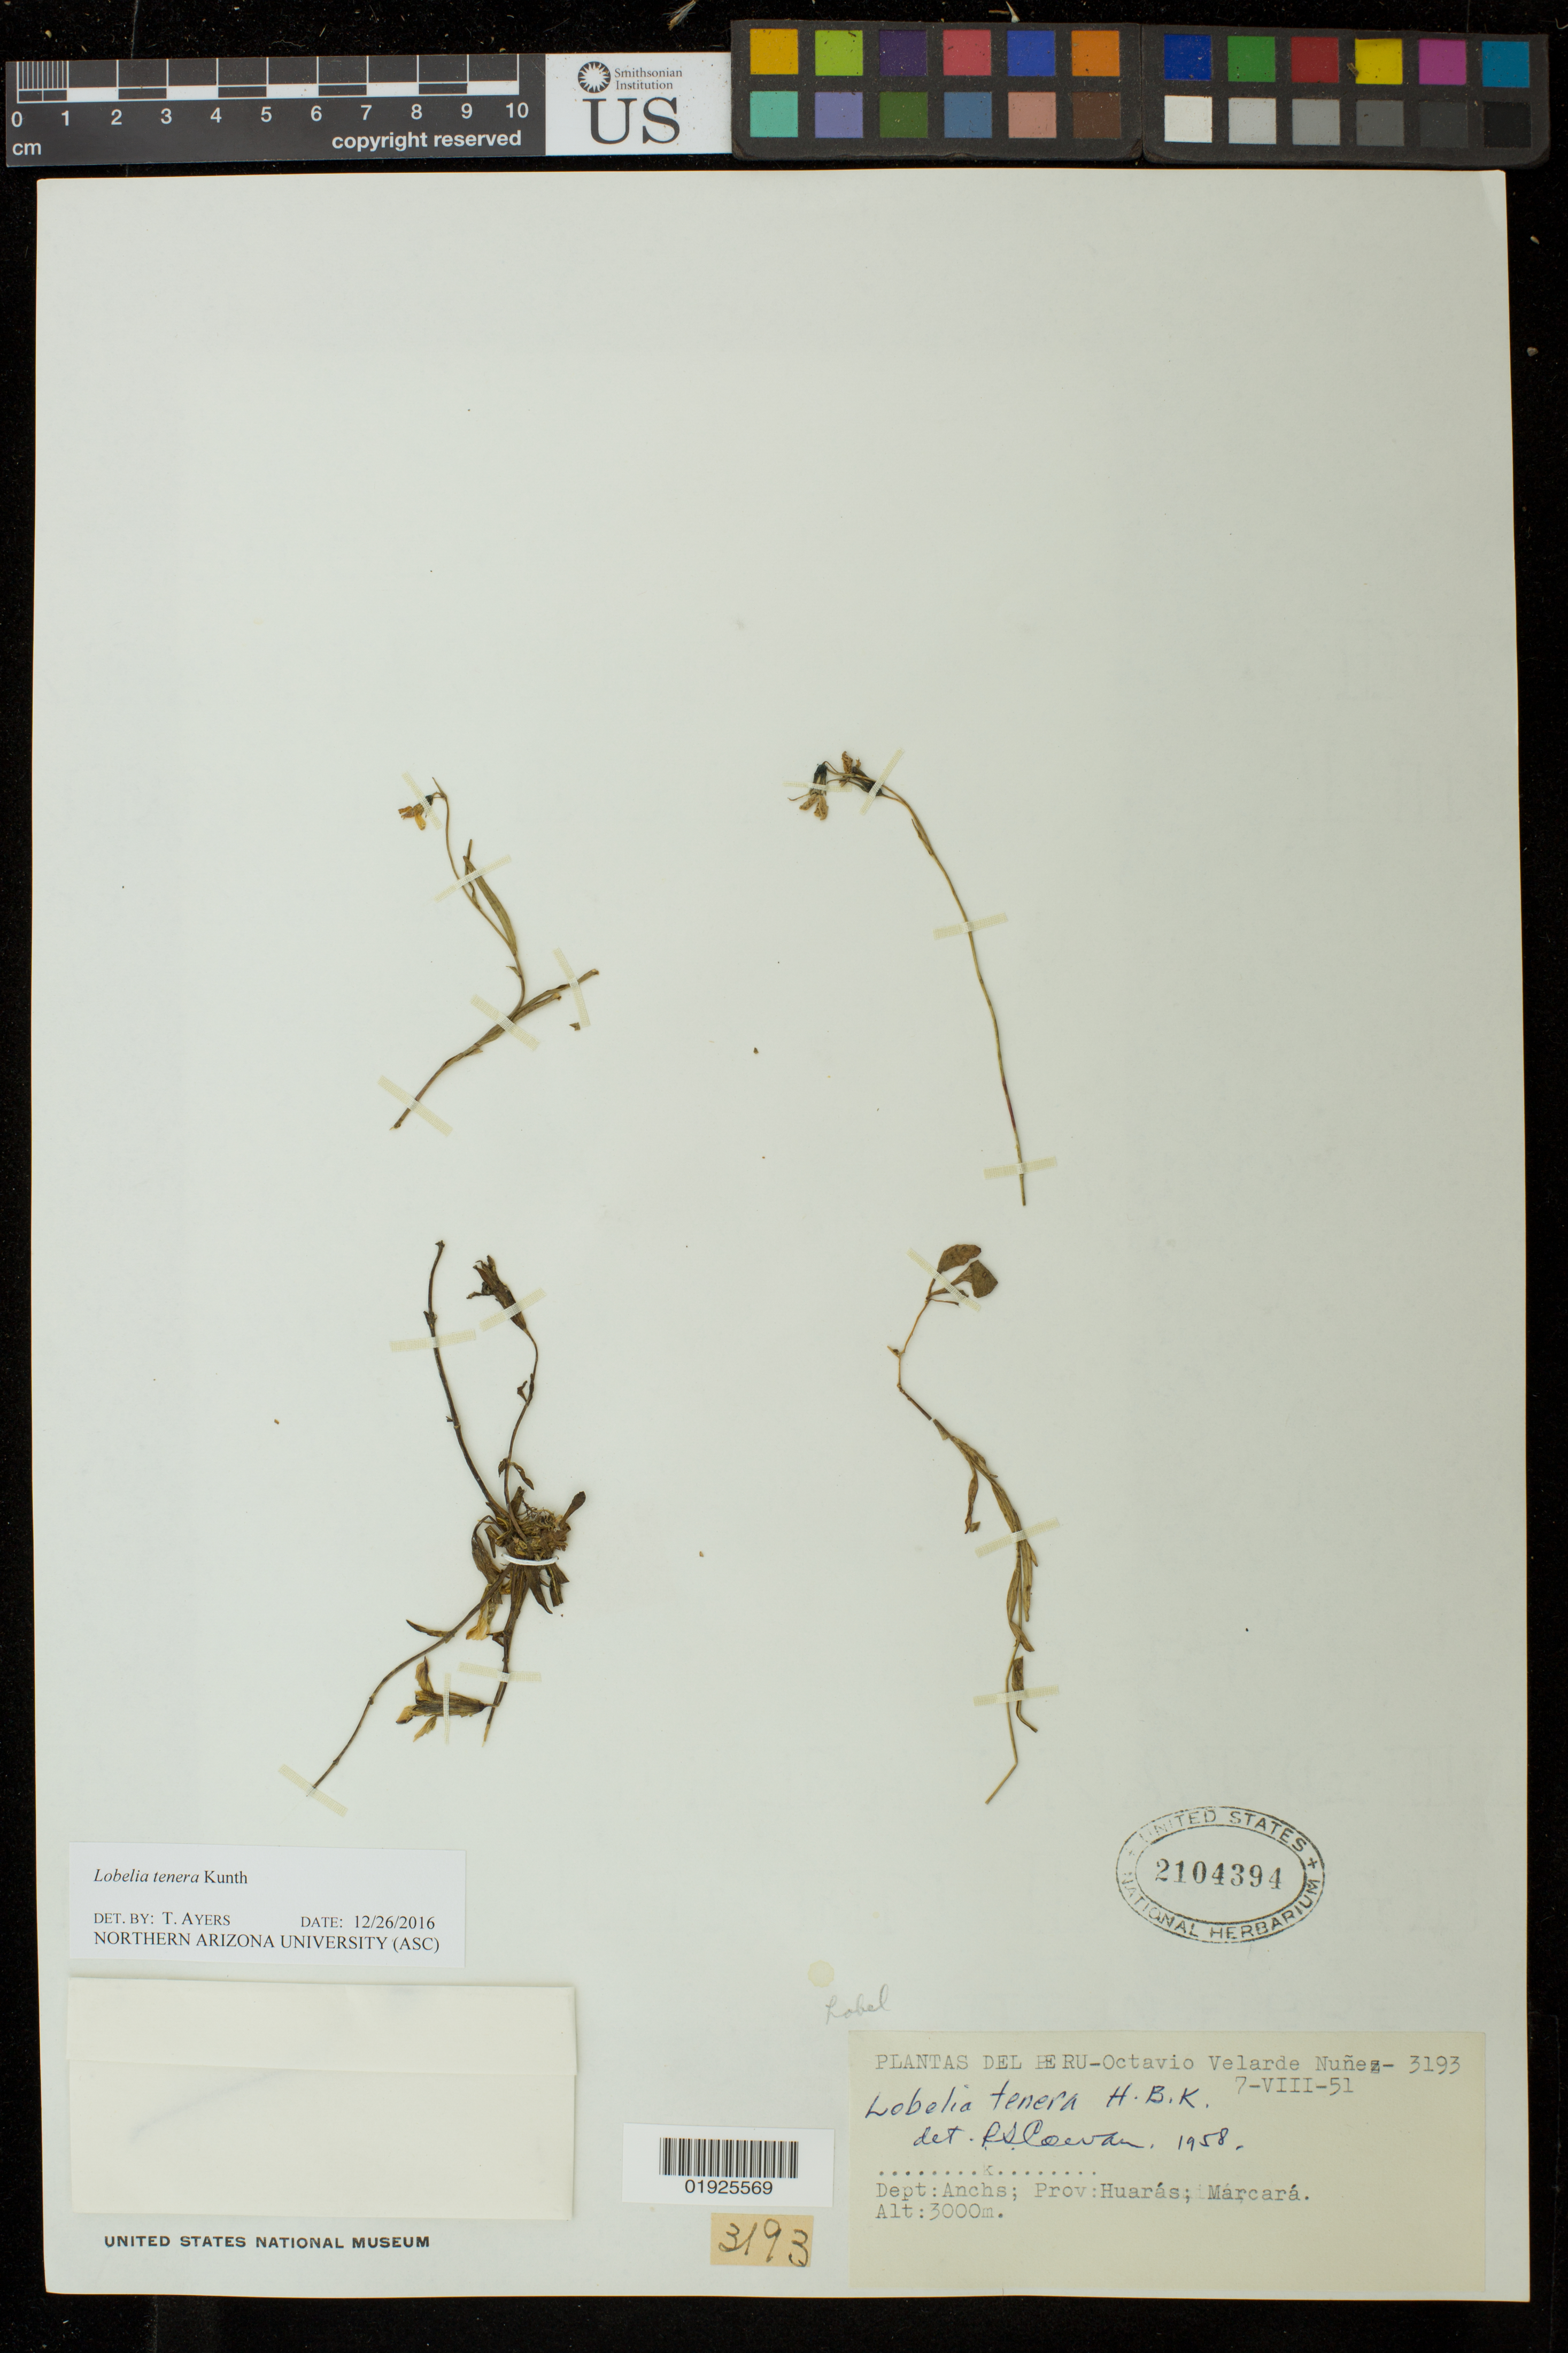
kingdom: Plantae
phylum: Tracheophyta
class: Magnoliopsida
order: Asterales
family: Campanulaceae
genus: Lobelia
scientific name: Lobelia tenera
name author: Kunth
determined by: Ayers, Tina J.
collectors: O. Nuñez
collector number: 3193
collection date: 1951-08-07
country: Peru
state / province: Ancash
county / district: Huaraz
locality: Marcara.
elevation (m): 3000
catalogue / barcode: US 2104394